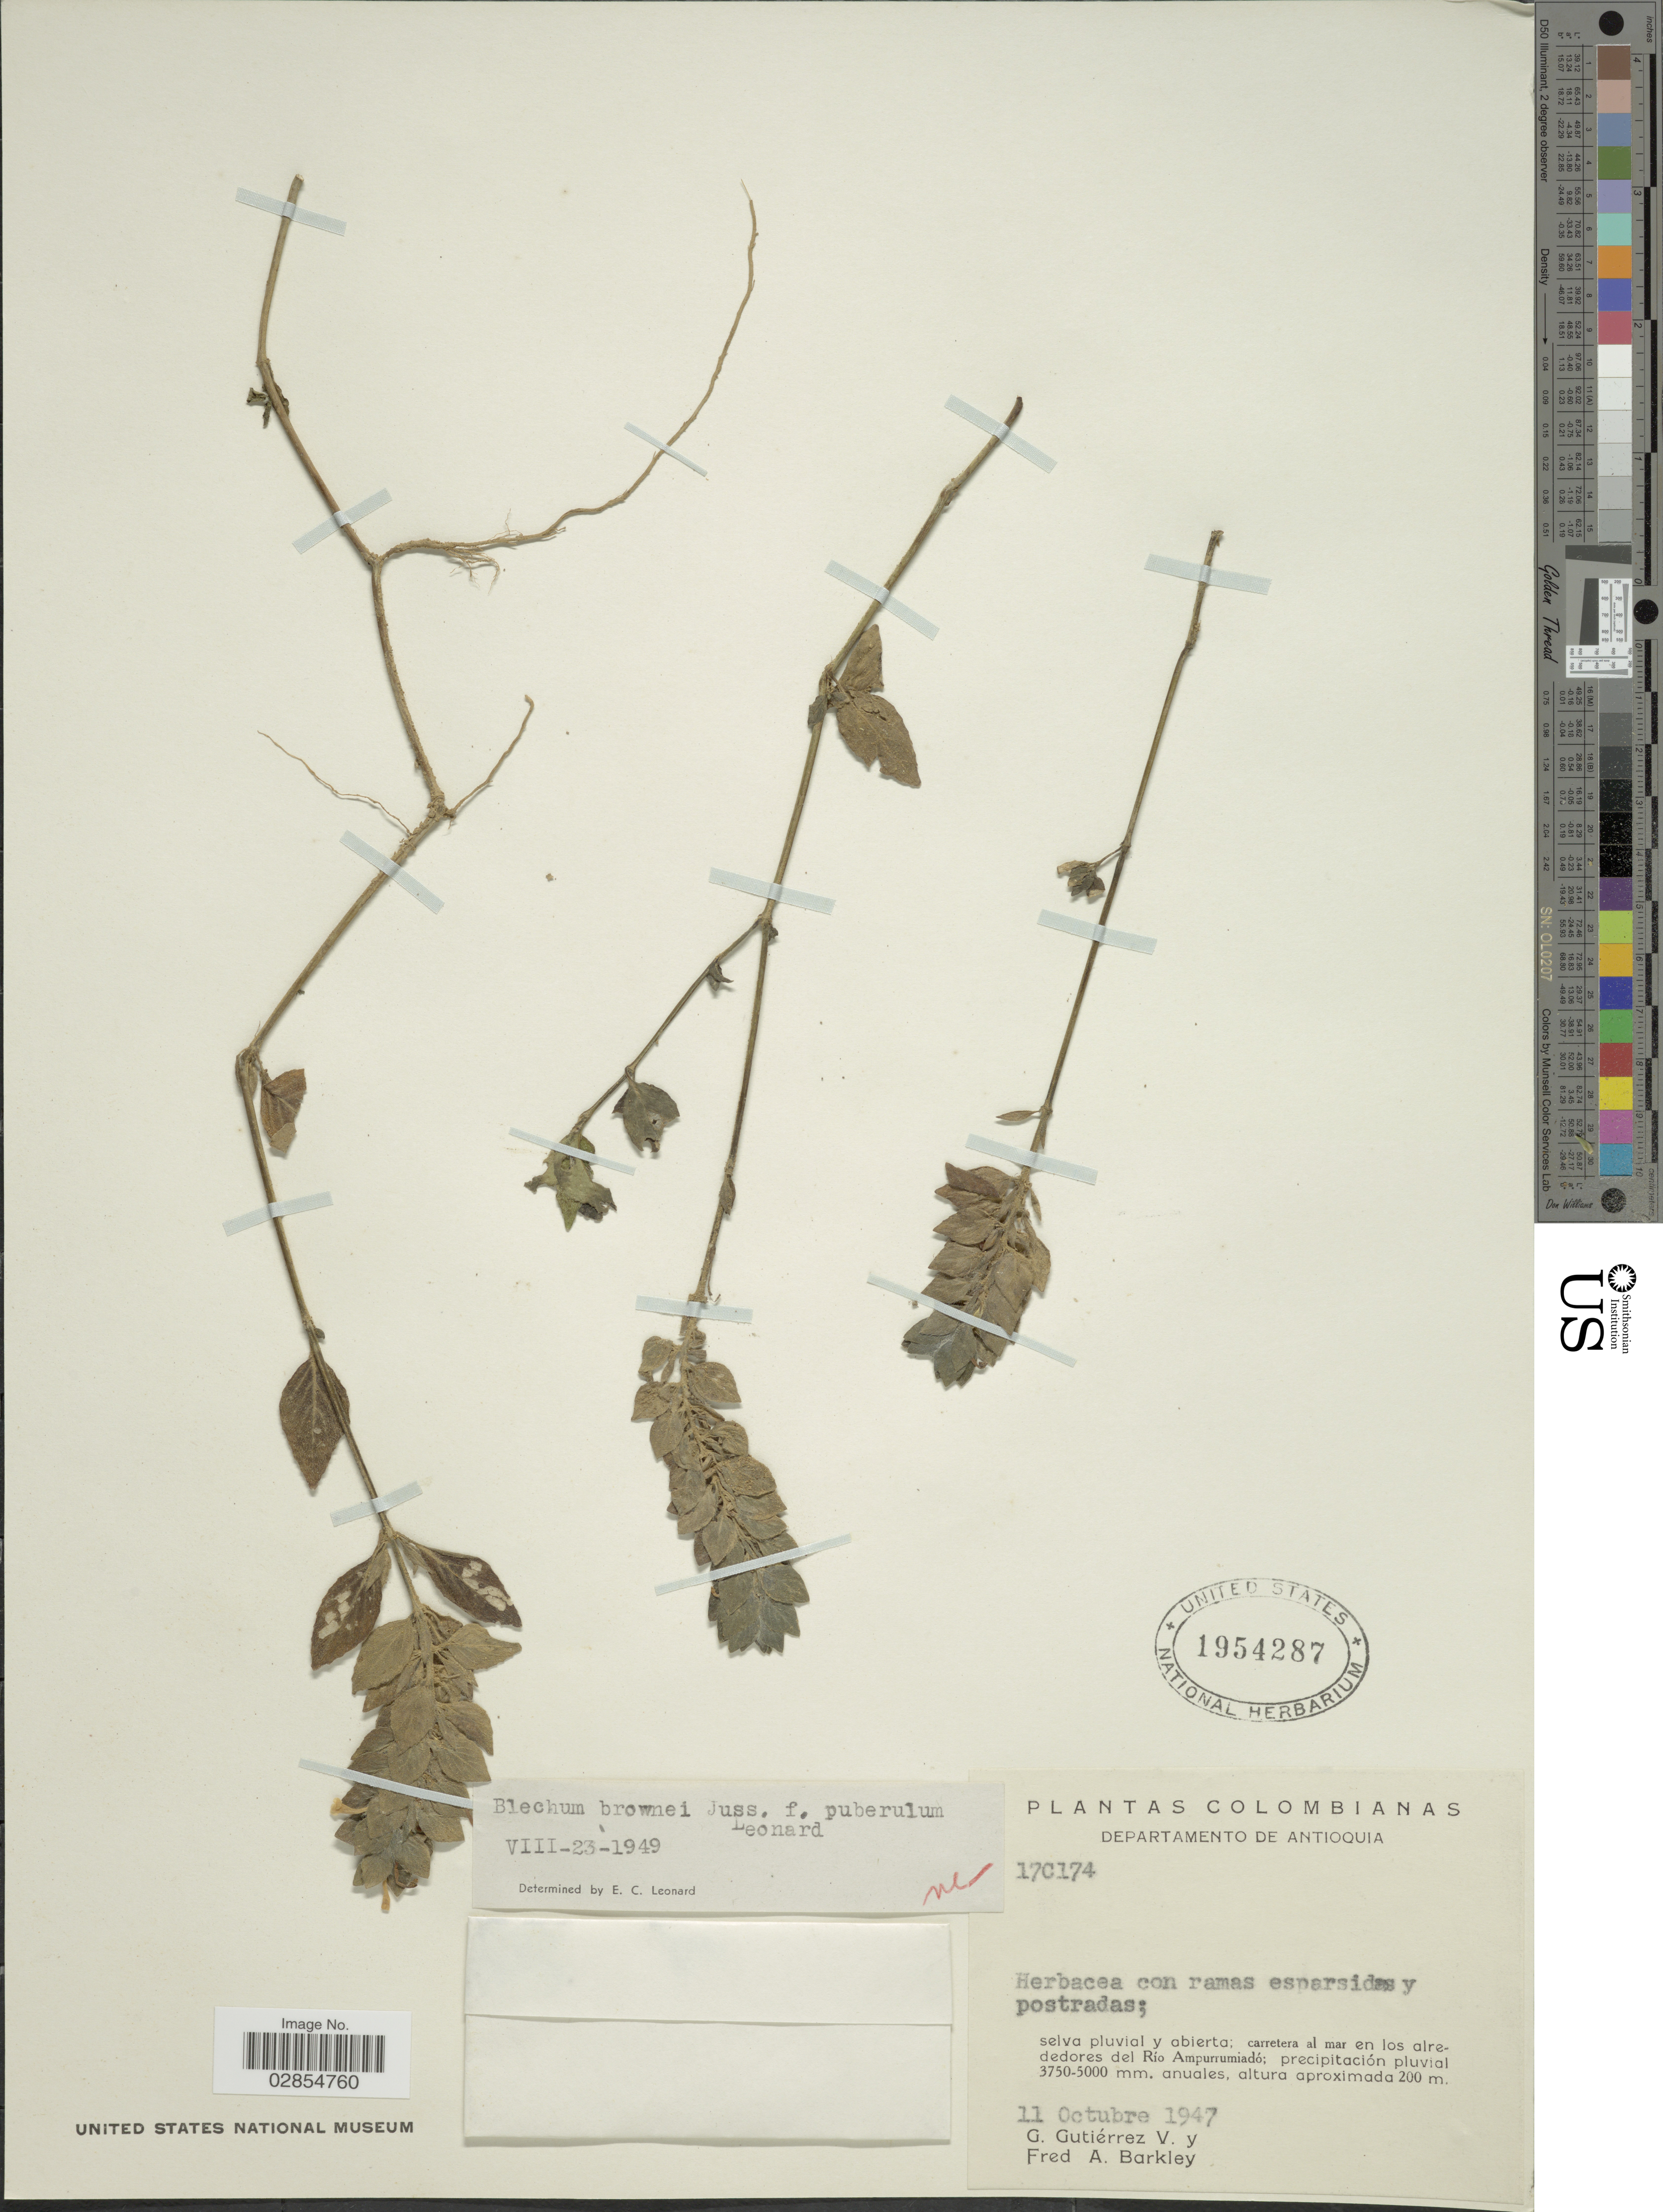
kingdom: Plantae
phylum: Tracheophyta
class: Magnoliopsida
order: Lamiales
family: Acanthaceae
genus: Blechum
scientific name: Blechum pyramidatum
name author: (Lam.) Urb.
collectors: G. Gutiérrez V. & F. A. Barkley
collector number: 17C174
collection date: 1947-10-11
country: Colombia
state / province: Antioquia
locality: Departamento de Antioquia. Selva pluvial y abierta; carretera al mar en los alrededores del Río Ampurrumiadó;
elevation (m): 200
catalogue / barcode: US 1954287